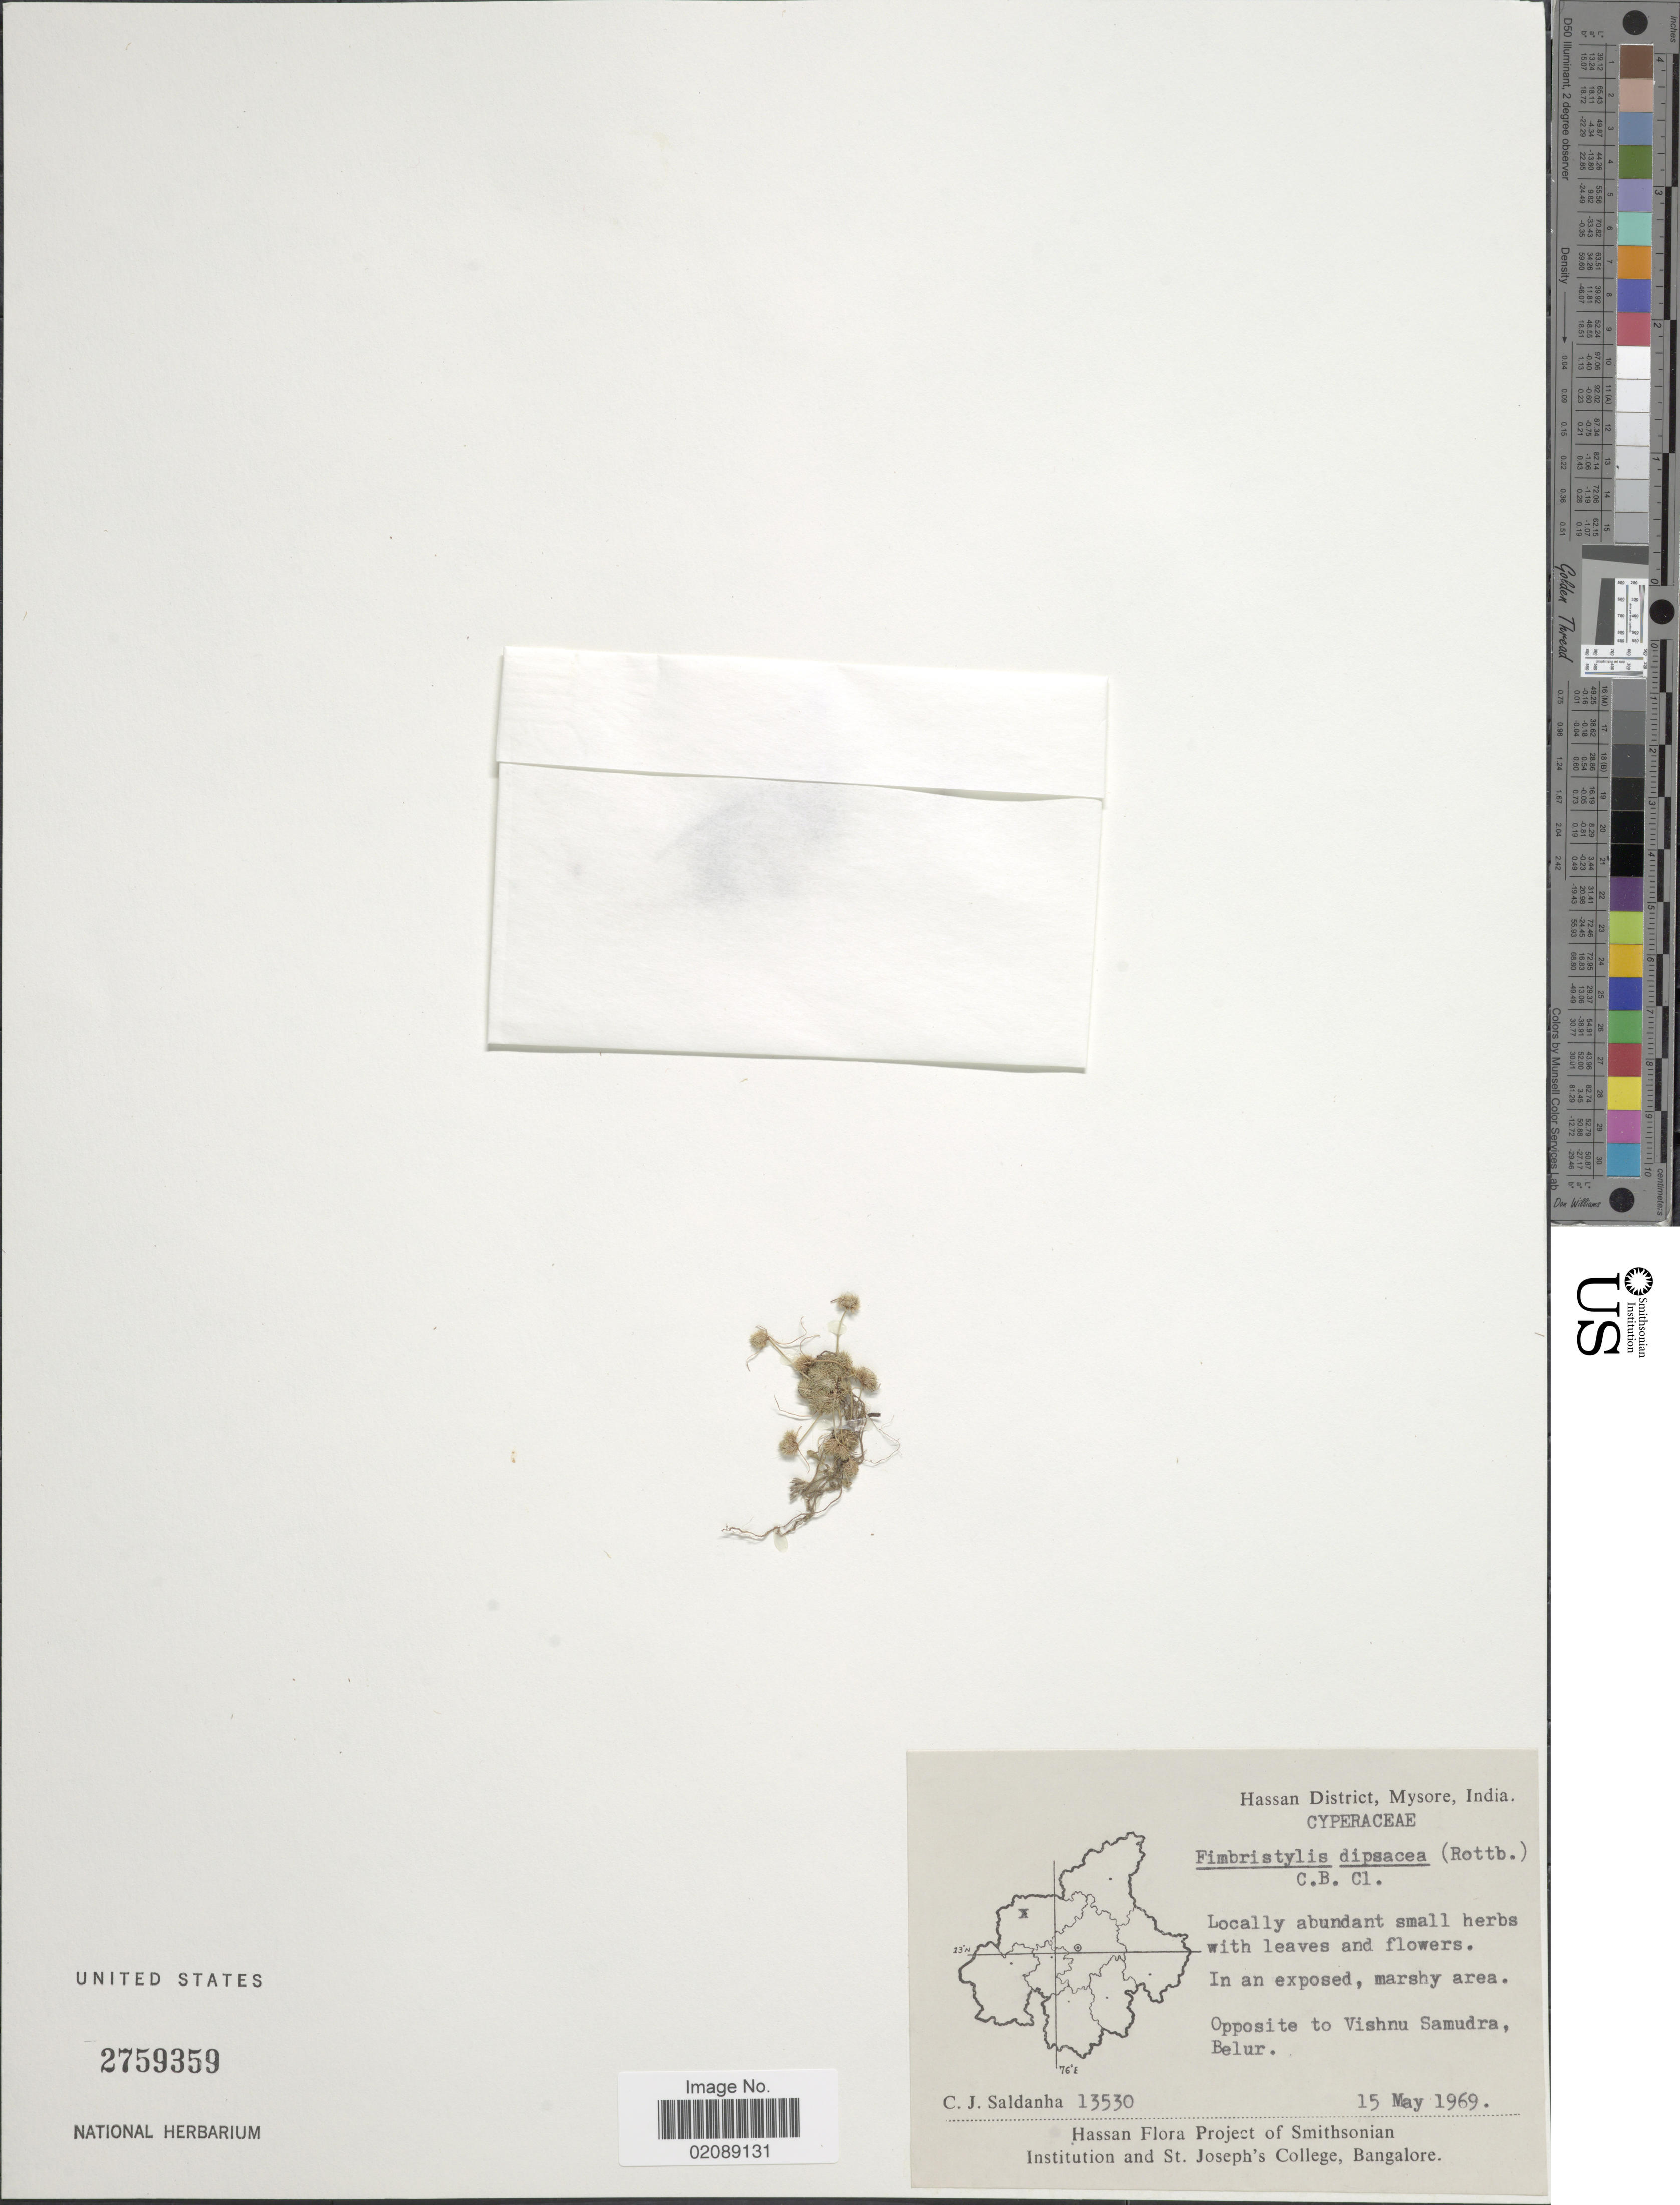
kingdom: Plantae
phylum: Tracheophyta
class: Liliopsida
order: Poales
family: Cyperaceae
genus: Fimbristylis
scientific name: Fimbristylis dipsacea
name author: (Rottb.) C.B. Clarke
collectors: C. J. Saldanha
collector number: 13530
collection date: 1969-05-15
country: India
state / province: Karnataka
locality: Hassan District, Mysore, In an exposed, marshy area, Opposite to Vishnu Samudra, Belur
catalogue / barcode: US 2759359